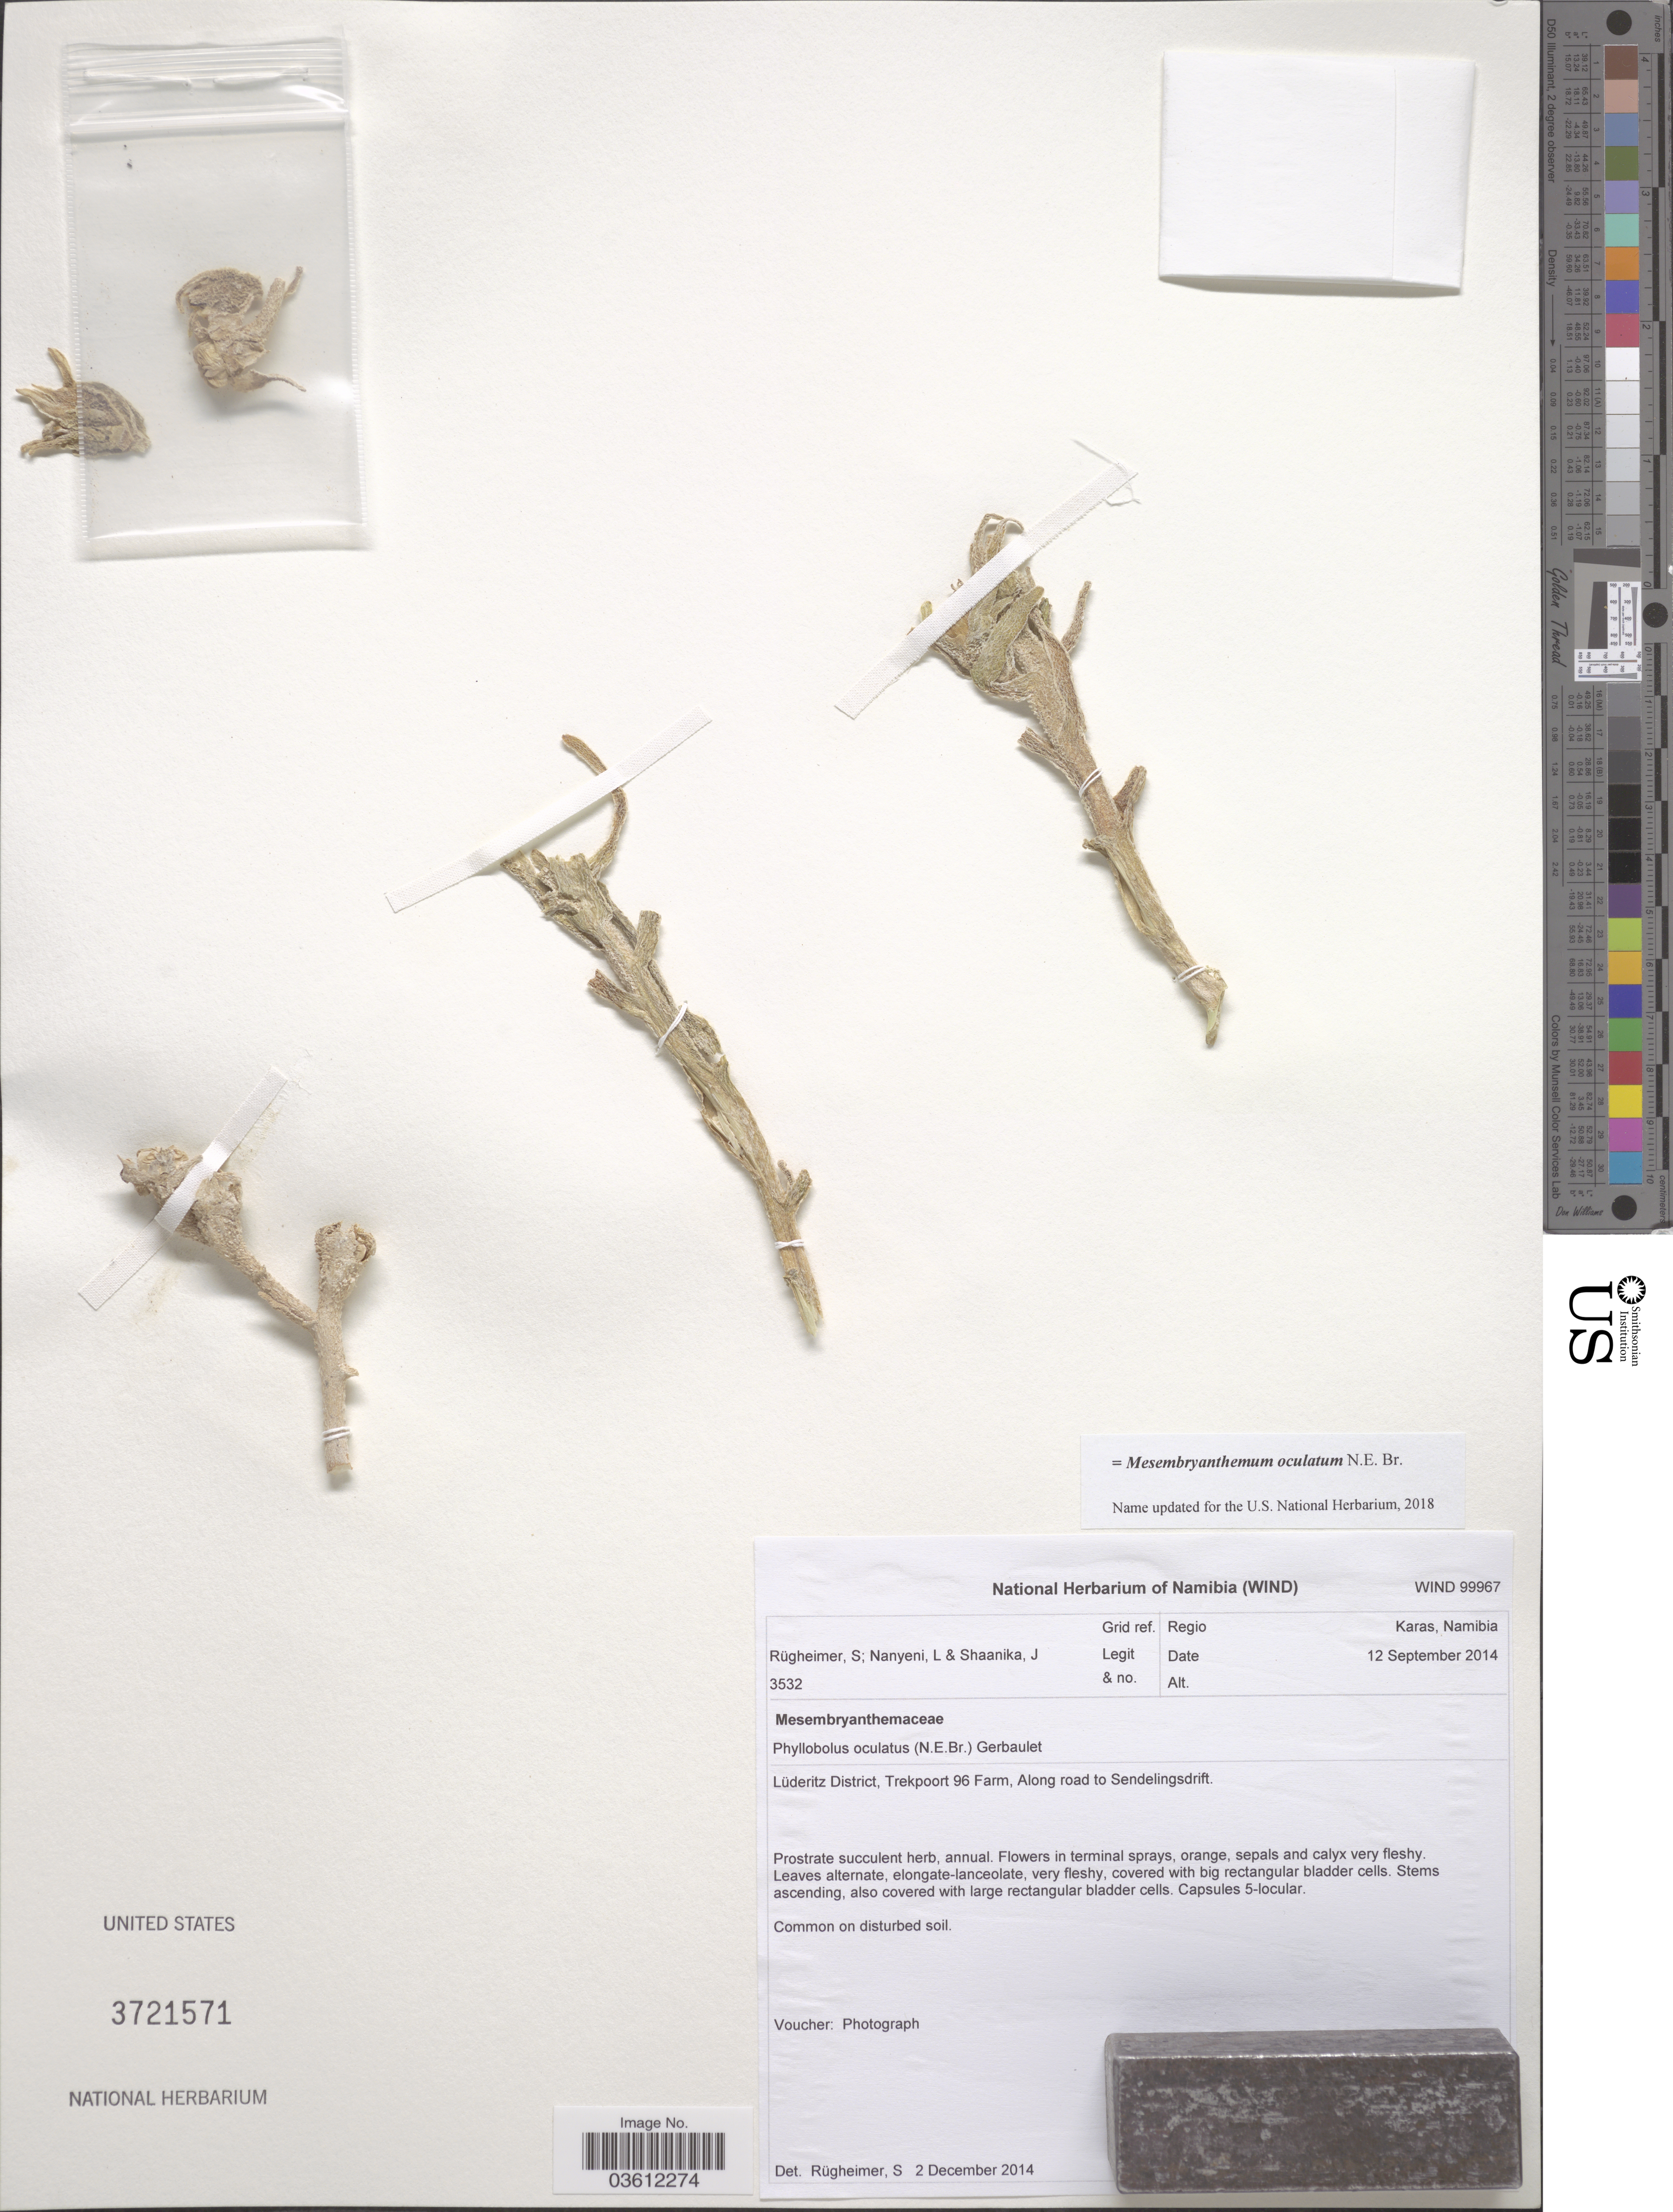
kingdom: Plantae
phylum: Tracheophyta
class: Magnoliopsida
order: Caryophyllales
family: Aizoaceae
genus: Mesembryanthemum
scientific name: Mesembryanthemum oculatum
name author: N.E. Br.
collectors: S. Rugheimer, L. Nanyeni & J. Shaanika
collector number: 3532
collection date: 2014-09-12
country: Namibia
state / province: Karas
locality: Lüderitz District, Trekpoort 96 Farm, Along road to Sendelingsdrift.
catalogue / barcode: US 3721571